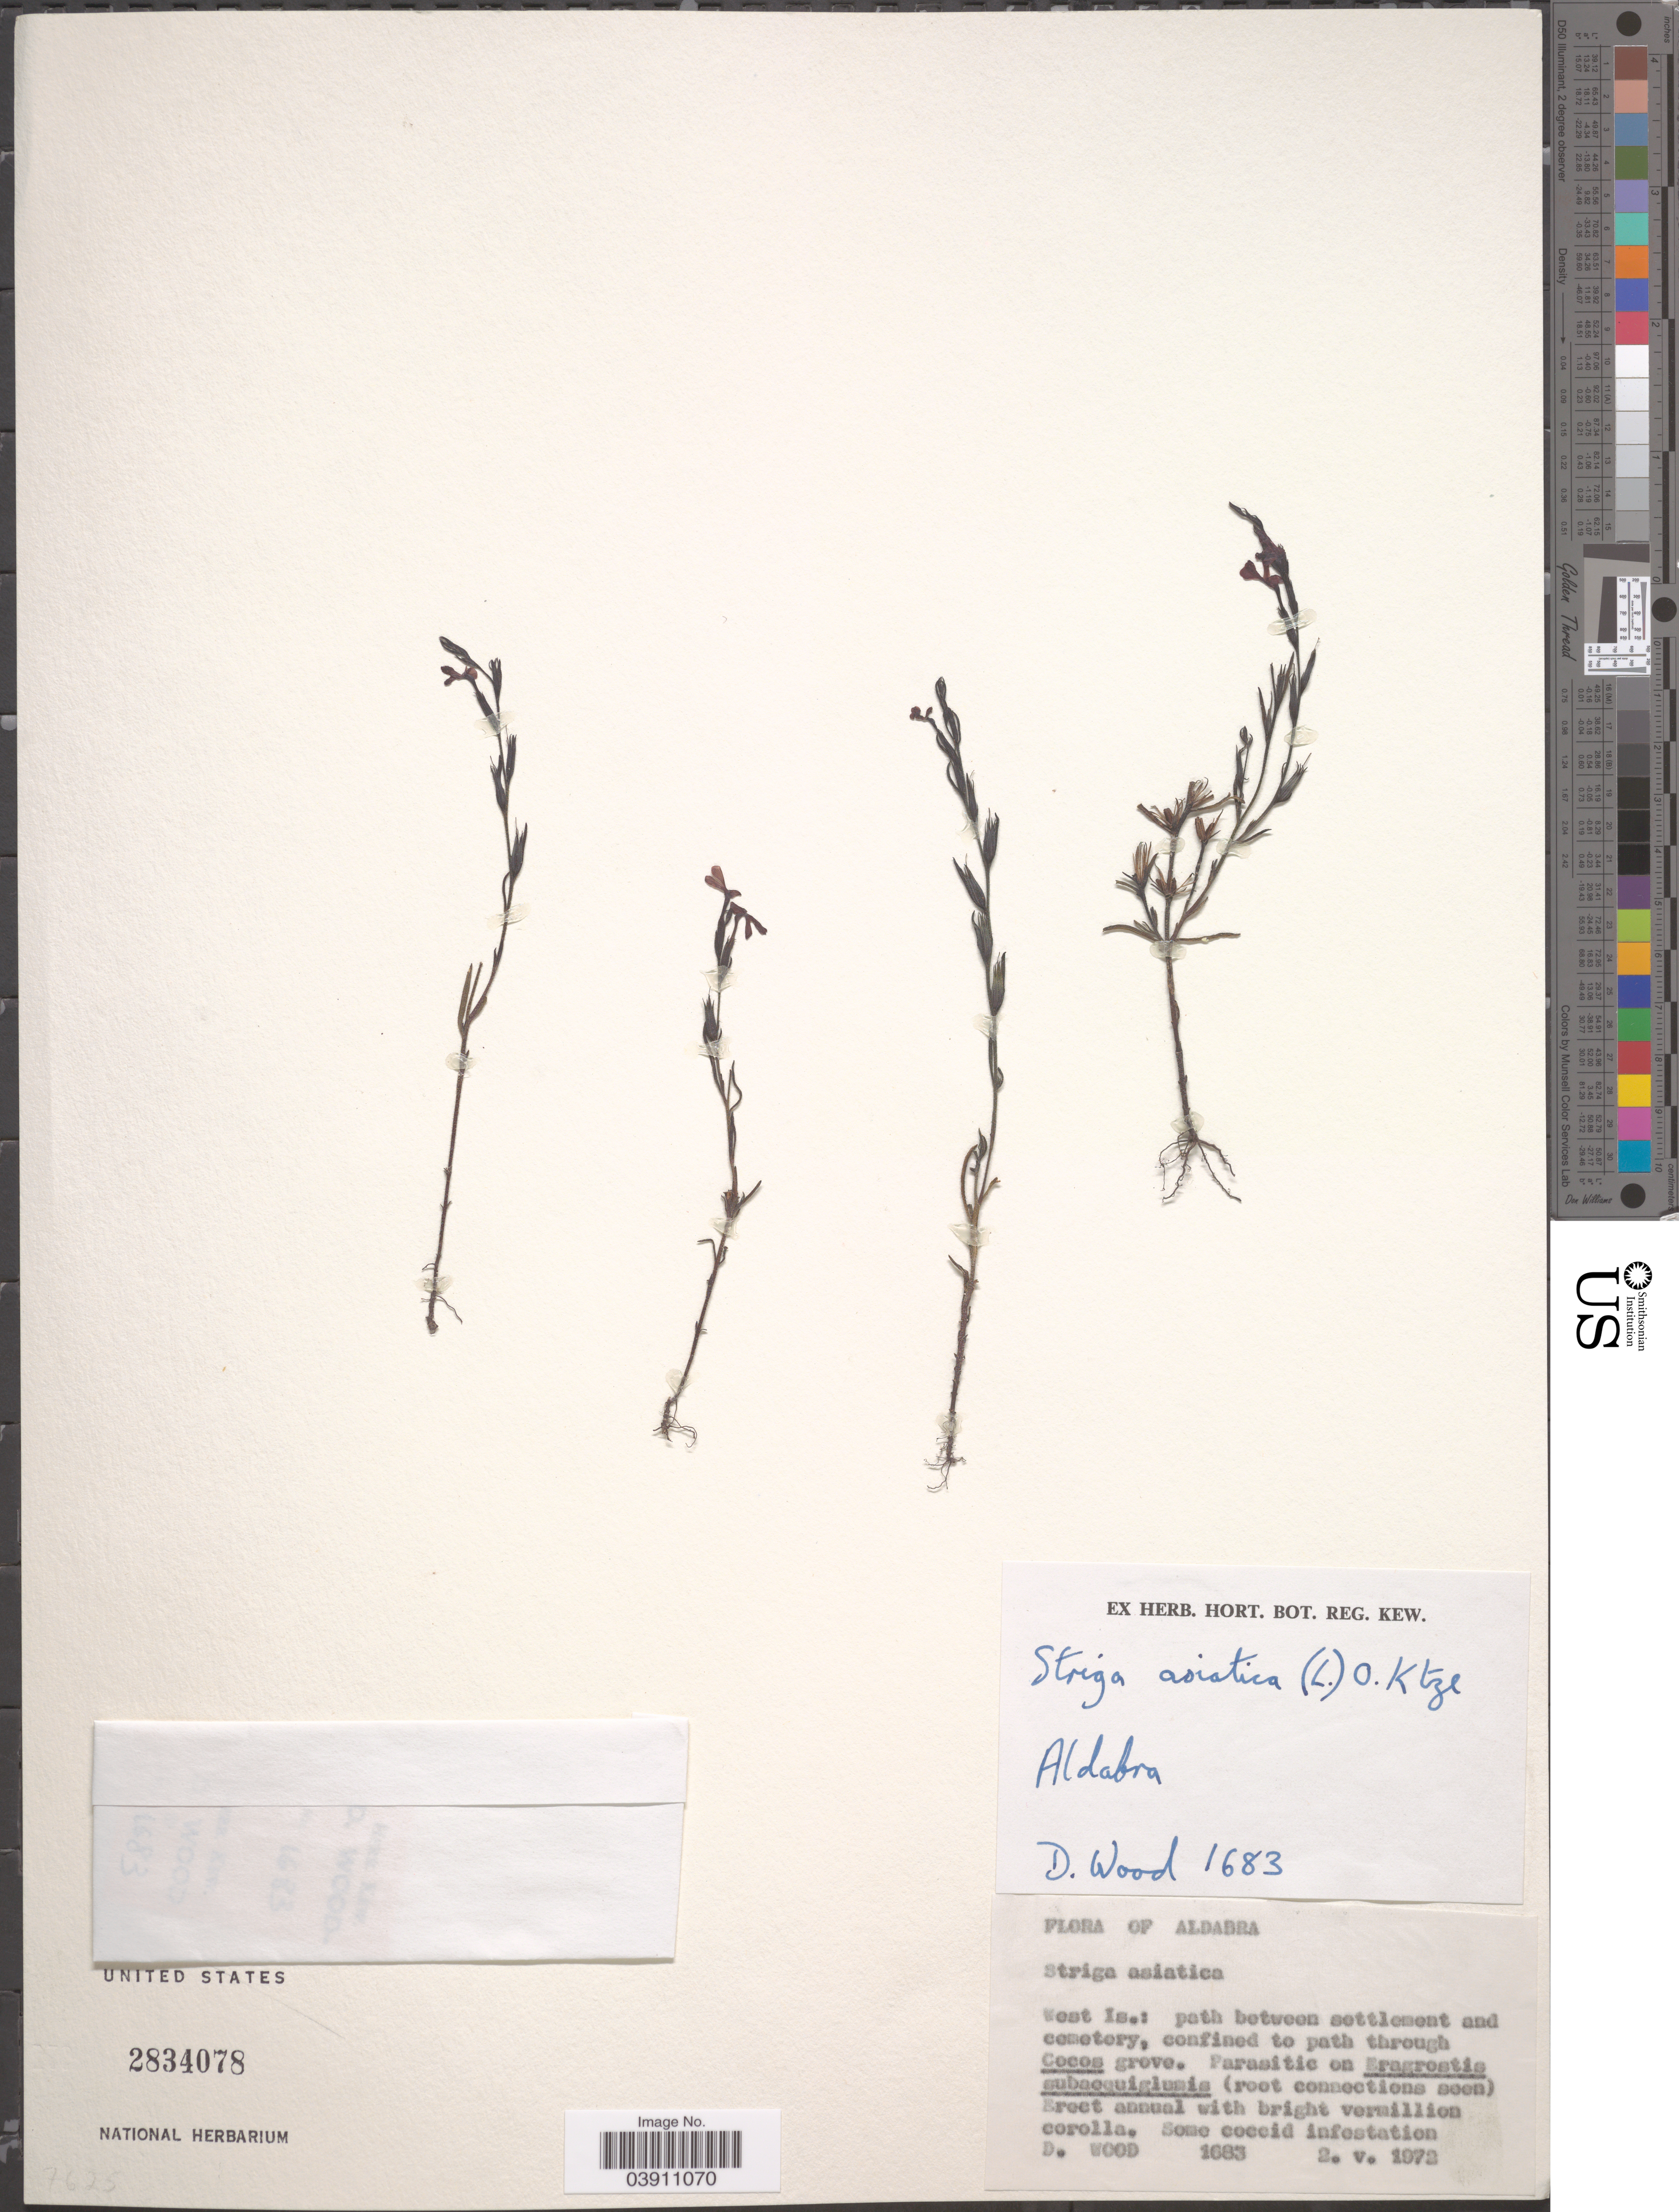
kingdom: Plantae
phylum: Tracheophyta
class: Magnoliopsida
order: Lamiales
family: Orobanchaceae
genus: Striga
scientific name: Striga asiatica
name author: (L.) Kuntze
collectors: D. Wood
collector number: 1683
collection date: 1972-05-02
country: Seychelles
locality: Aldabra. West Is.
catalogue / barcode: US 2834078